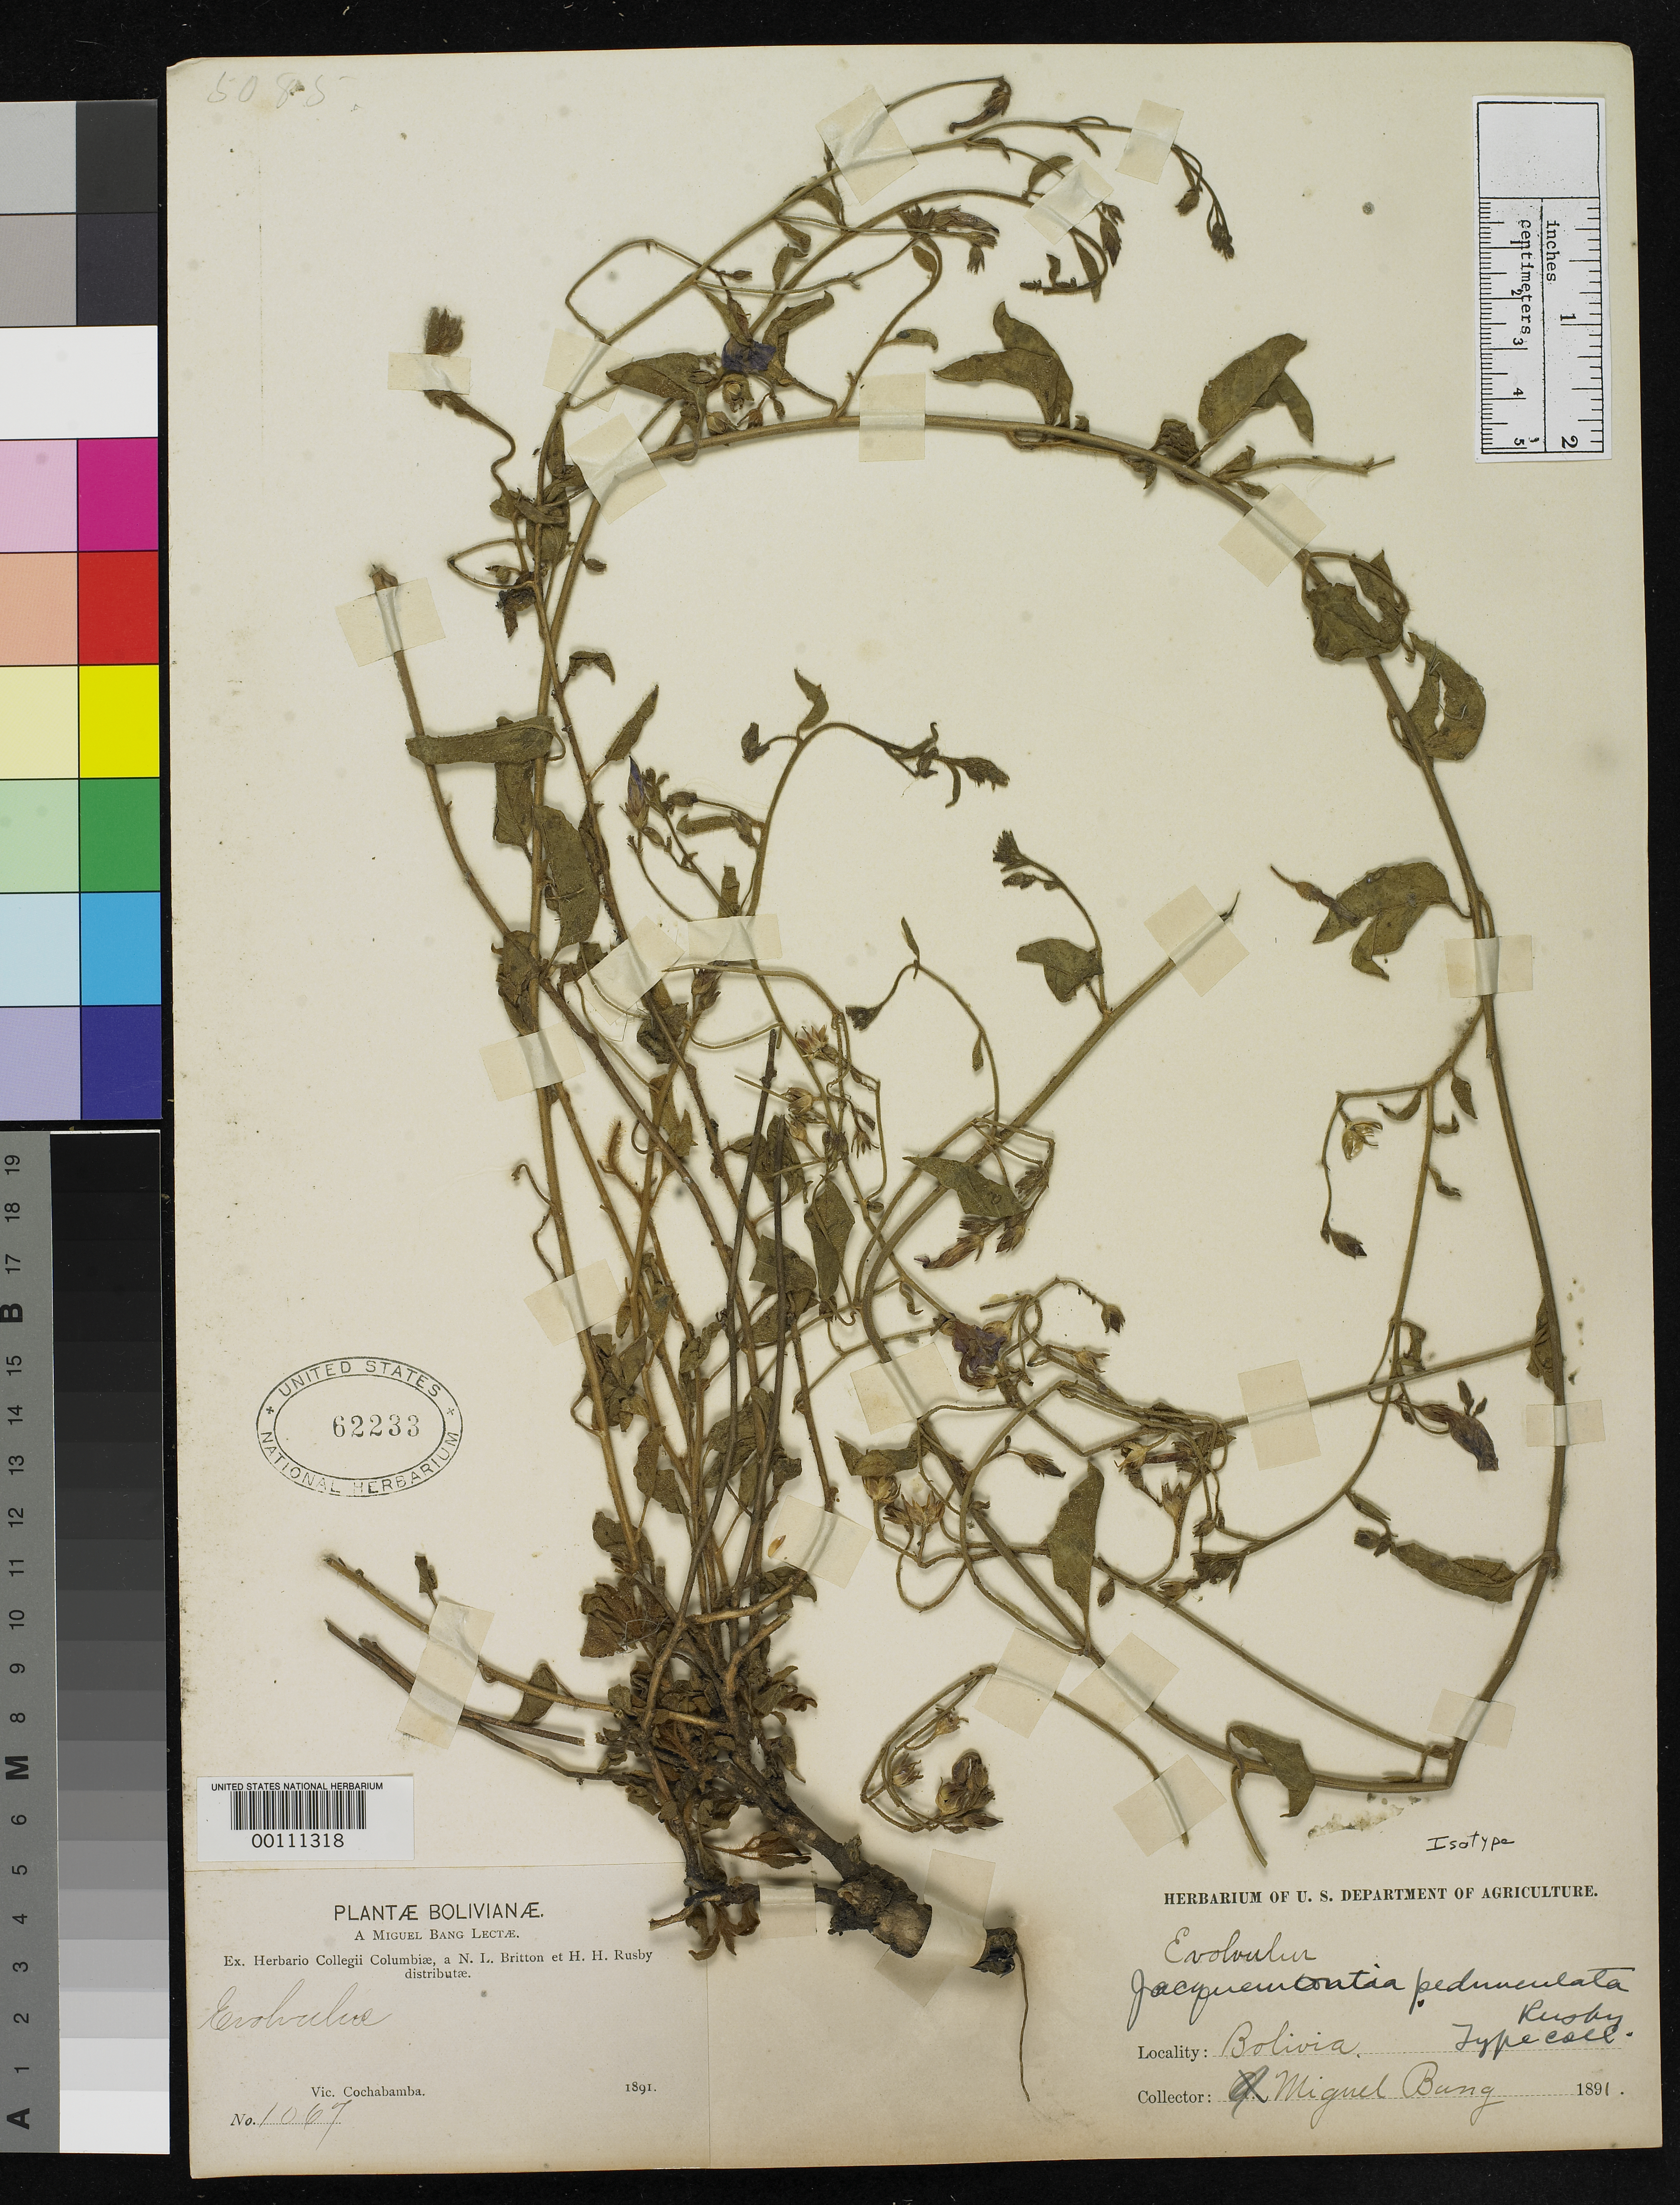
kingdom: Plantae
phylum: Tracheophyta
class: Magnoliopsida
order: Solanales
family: Convolvulaceae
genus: Jacquemontia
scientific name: Jacquemontia pedunculata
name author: Rusby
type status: Possible Isotype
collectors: M. Bang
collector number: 1067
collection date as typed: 1891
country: Bolivia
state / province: Cochabamba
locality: Vicinity of Cochabamba.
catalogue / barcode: US 62233